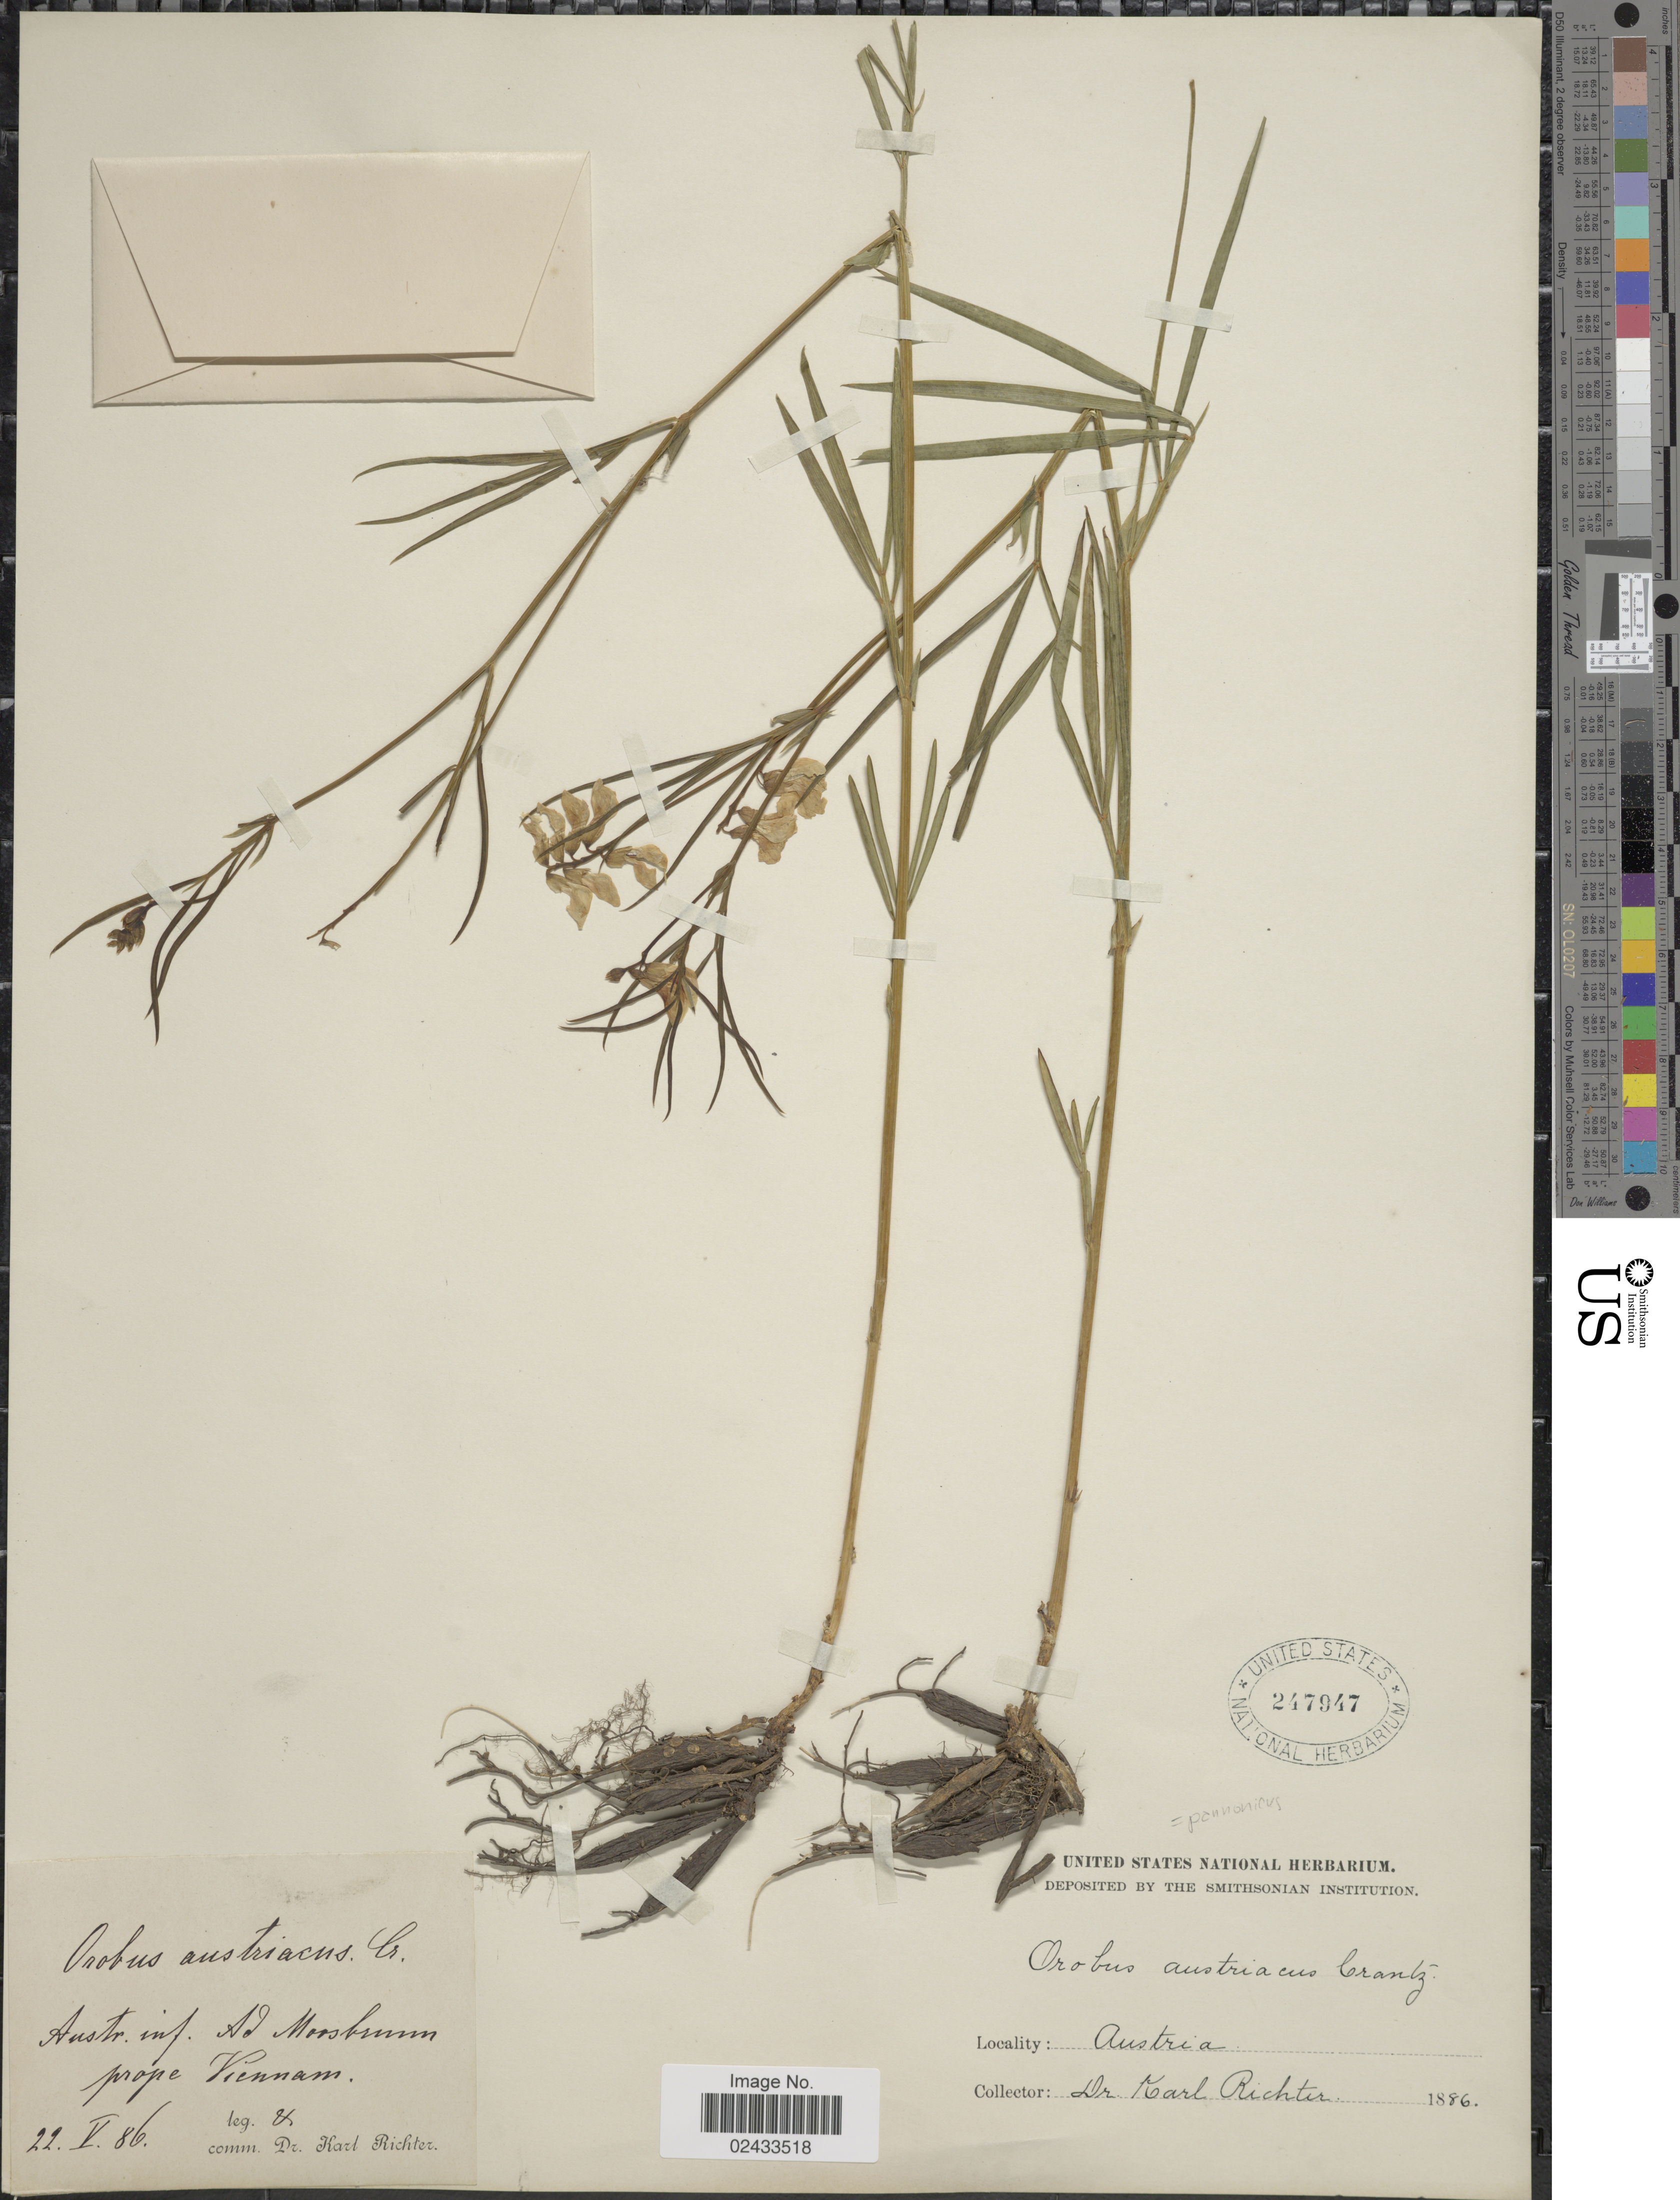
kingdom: Plantae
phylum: Tracheophyta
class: Magnoliopsida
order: Fabales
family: Fabaceae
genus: Lathyrus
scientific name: Lathyrus pannonicus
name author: (Jacq.) Garcke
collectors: K. Richter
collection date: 1886-05-22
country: Austria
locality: Austria. Austr. inf. Ad Mossbrunn. prope Viennam.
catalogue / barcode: US 247947